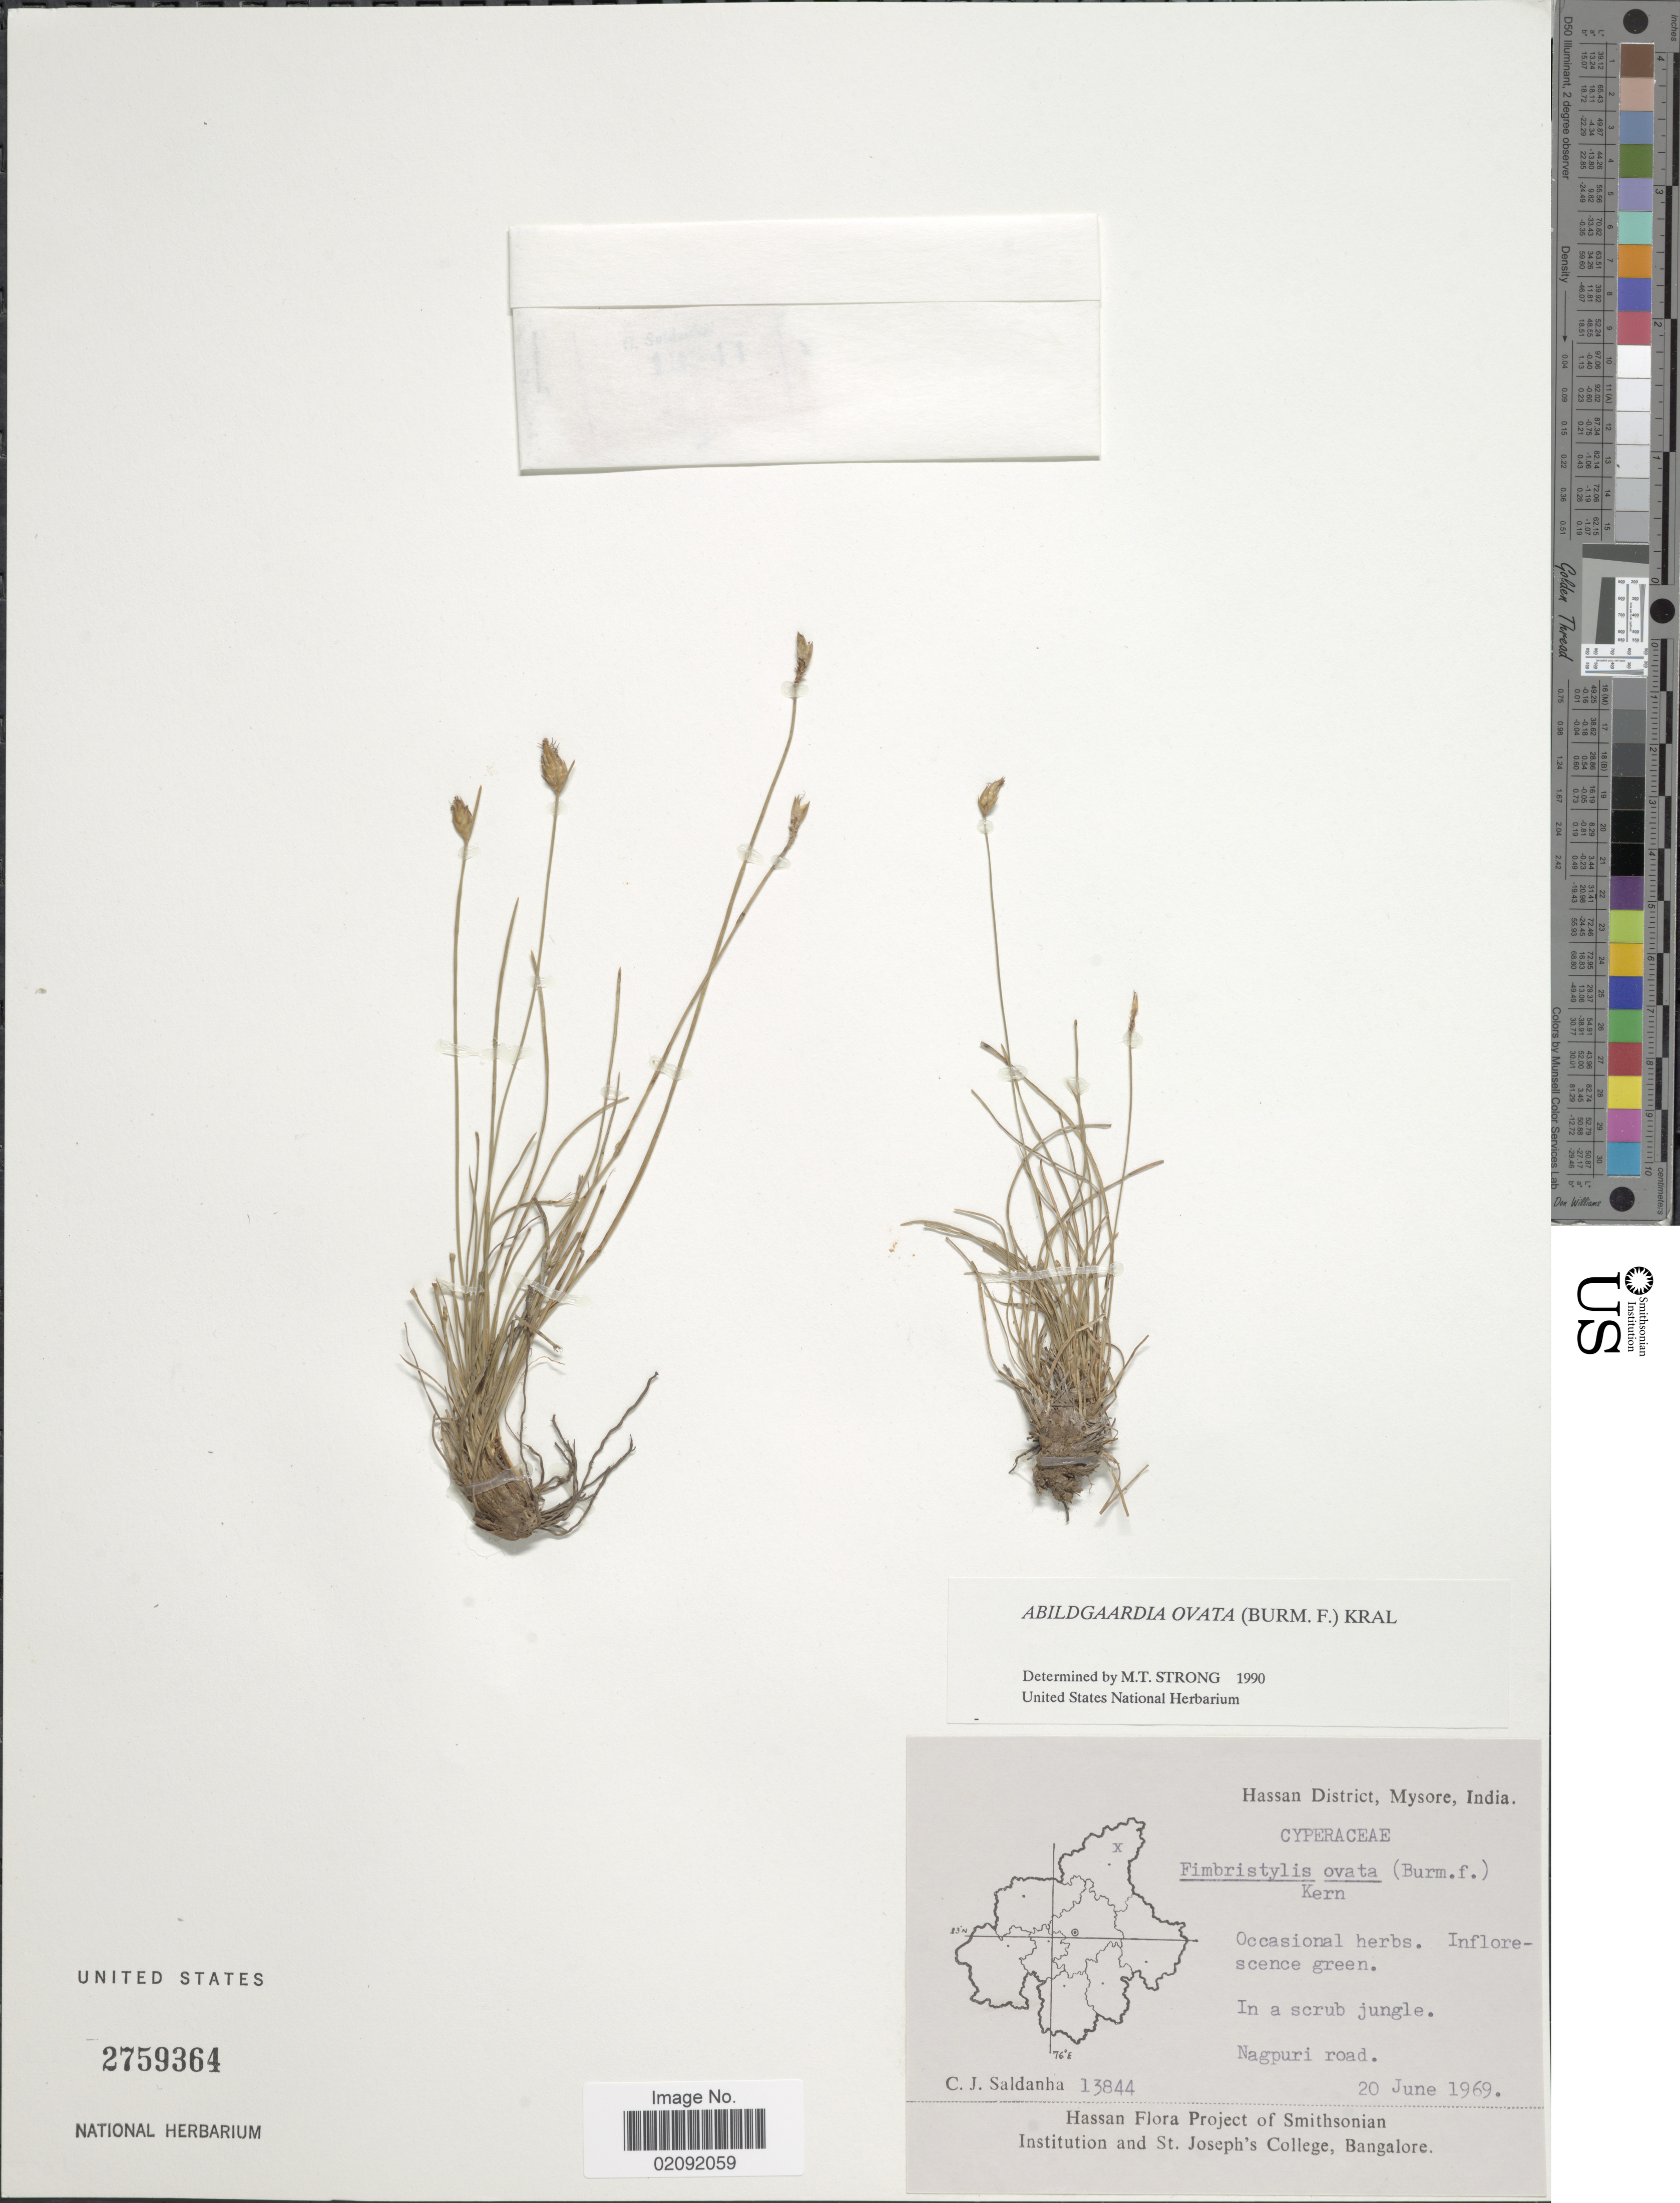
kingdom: Plantae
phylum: Tracheophyta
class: Liliopsida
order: Poales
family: Cyperaceae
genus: Abildgaardia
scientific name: Abildgaardia ovata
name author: (Burm. f.) Kral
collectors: C. J. Saldanha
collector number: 13844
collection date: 1969-06-20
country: India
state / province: Karnataka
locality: Hassan District, Mysore, in a scrub jungle, Nagpuri road.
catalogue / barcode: US 2759364